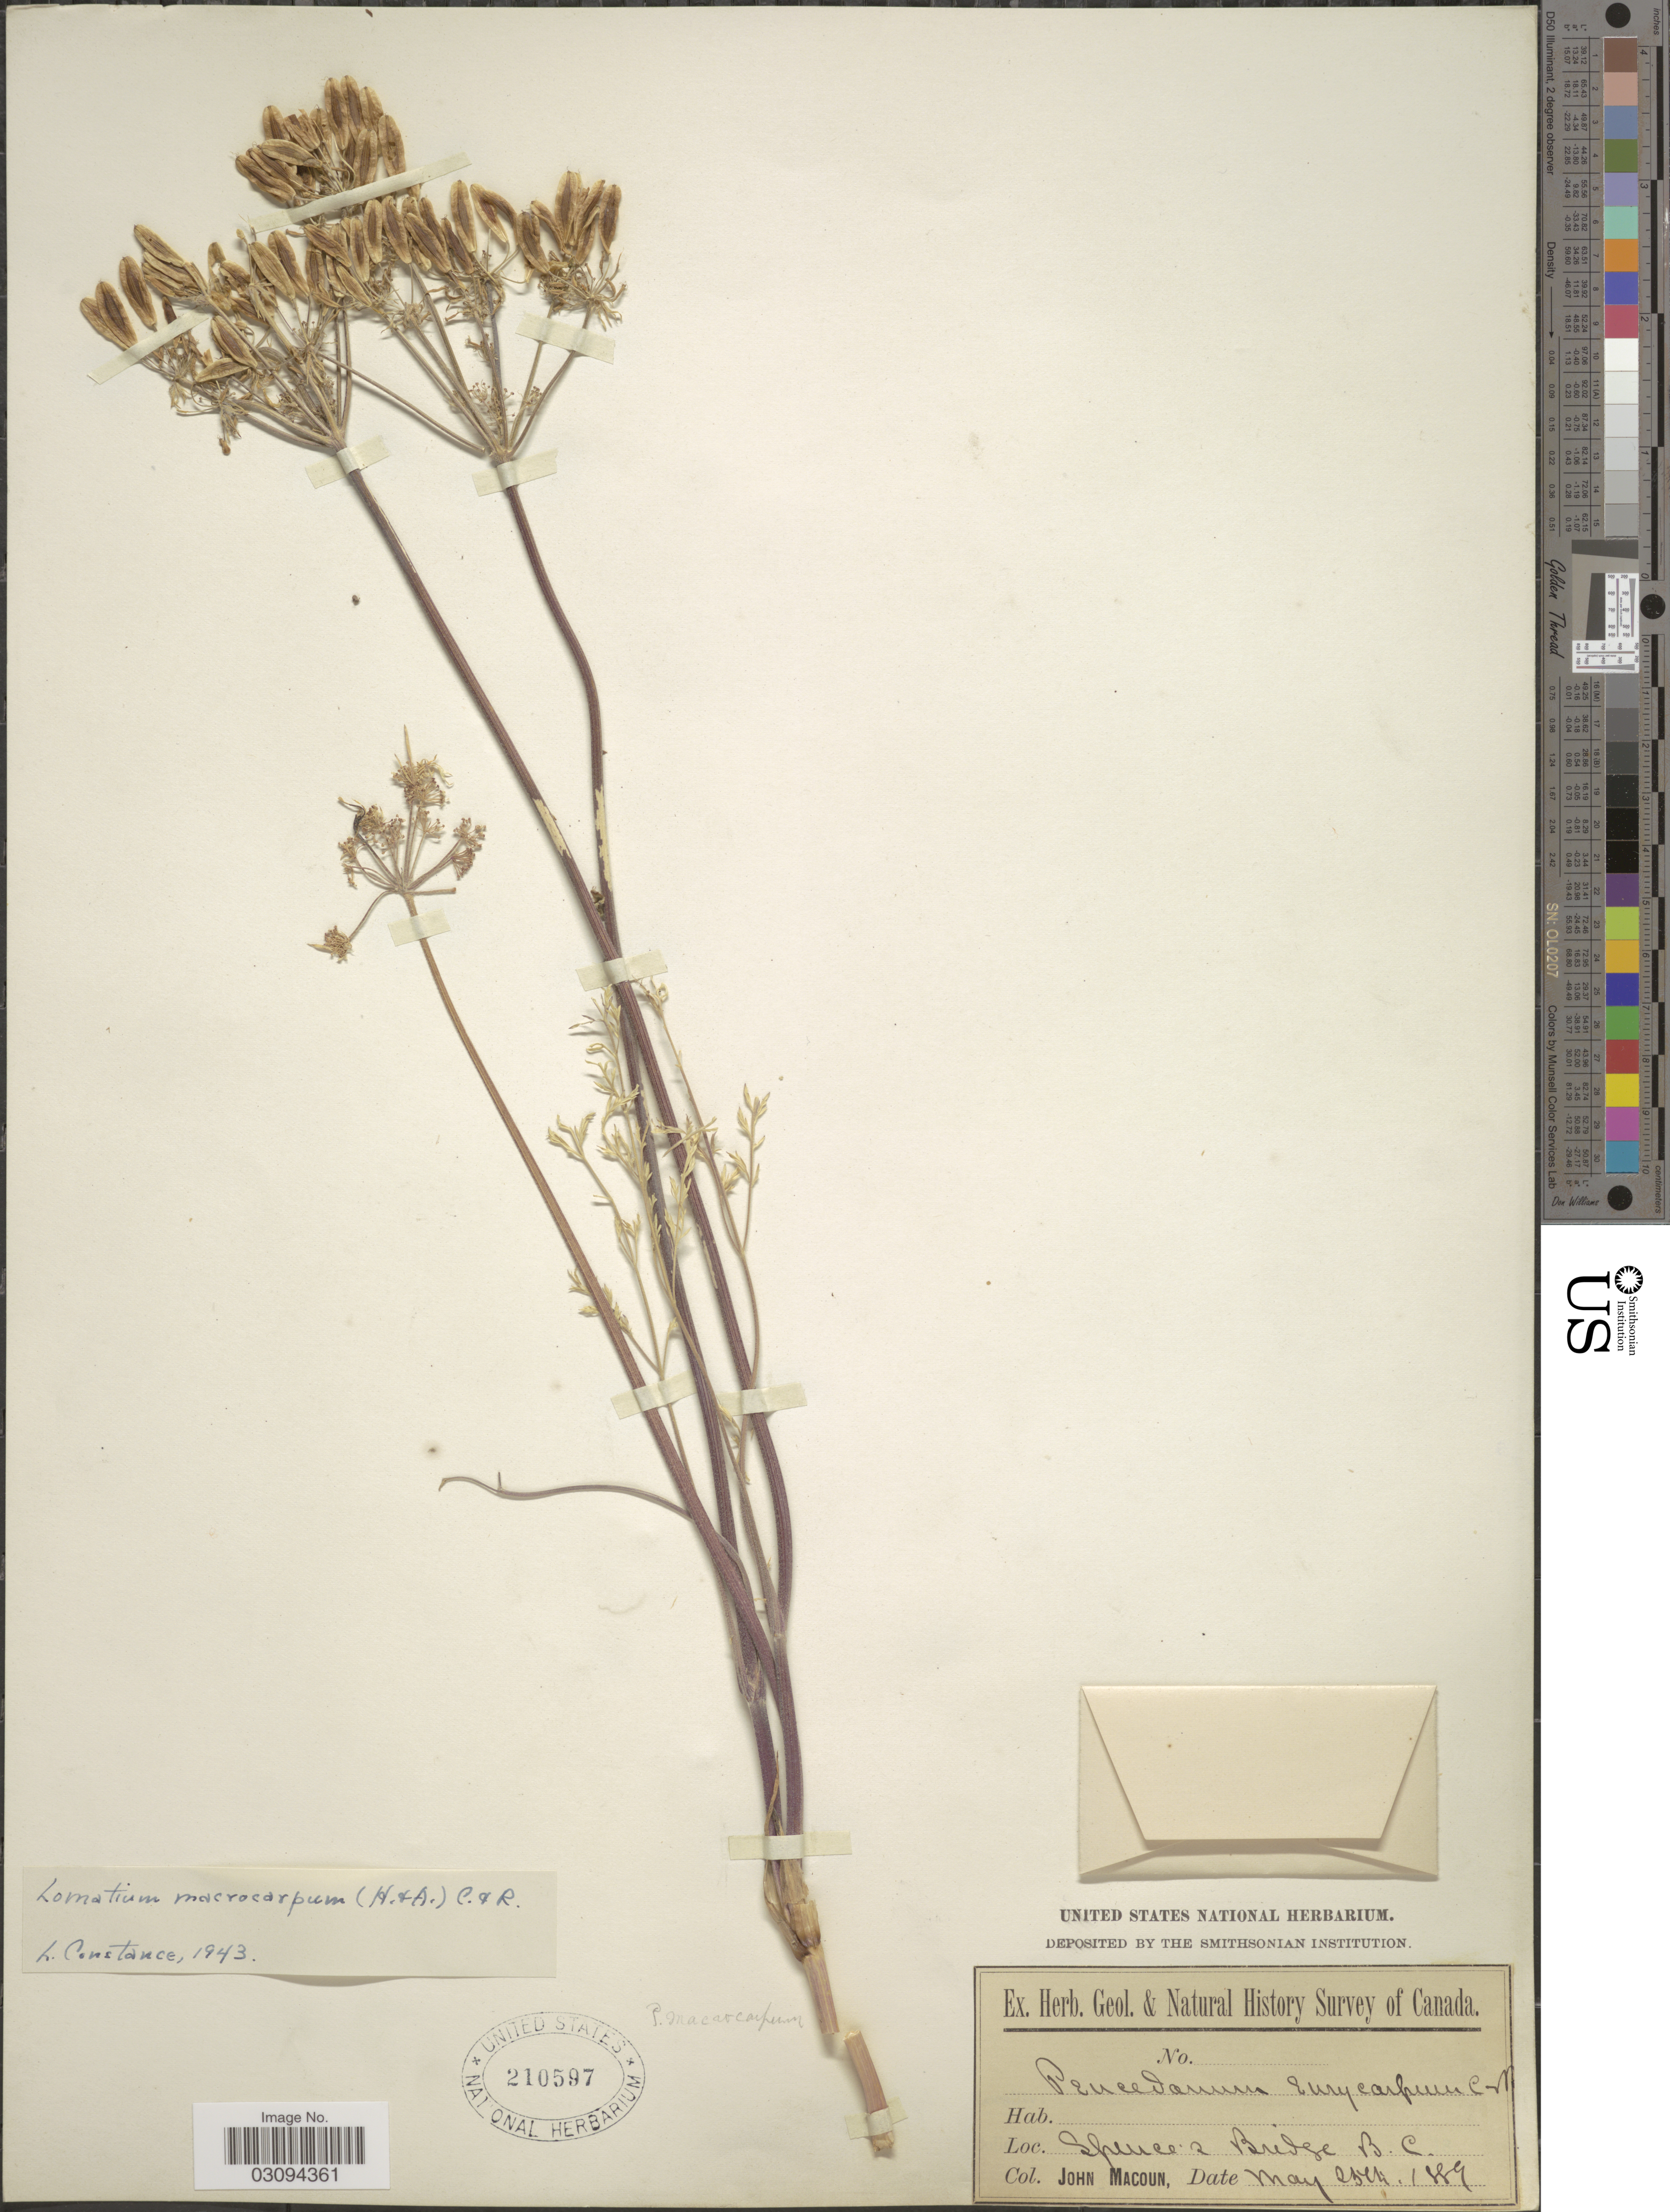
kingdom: Plantae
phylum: Tracheophyta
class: Magnoliopsida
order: Apiales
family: Apiaceae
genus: Lomatium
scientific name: Lomatium macrocarpum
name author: (Hook. et al.) J.M. Coult. & Rose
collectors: J. Macoun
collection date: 1889-05-25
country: Canada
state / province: British Columbia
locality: Spruce's Bridge B.C.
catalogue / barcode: US 210597